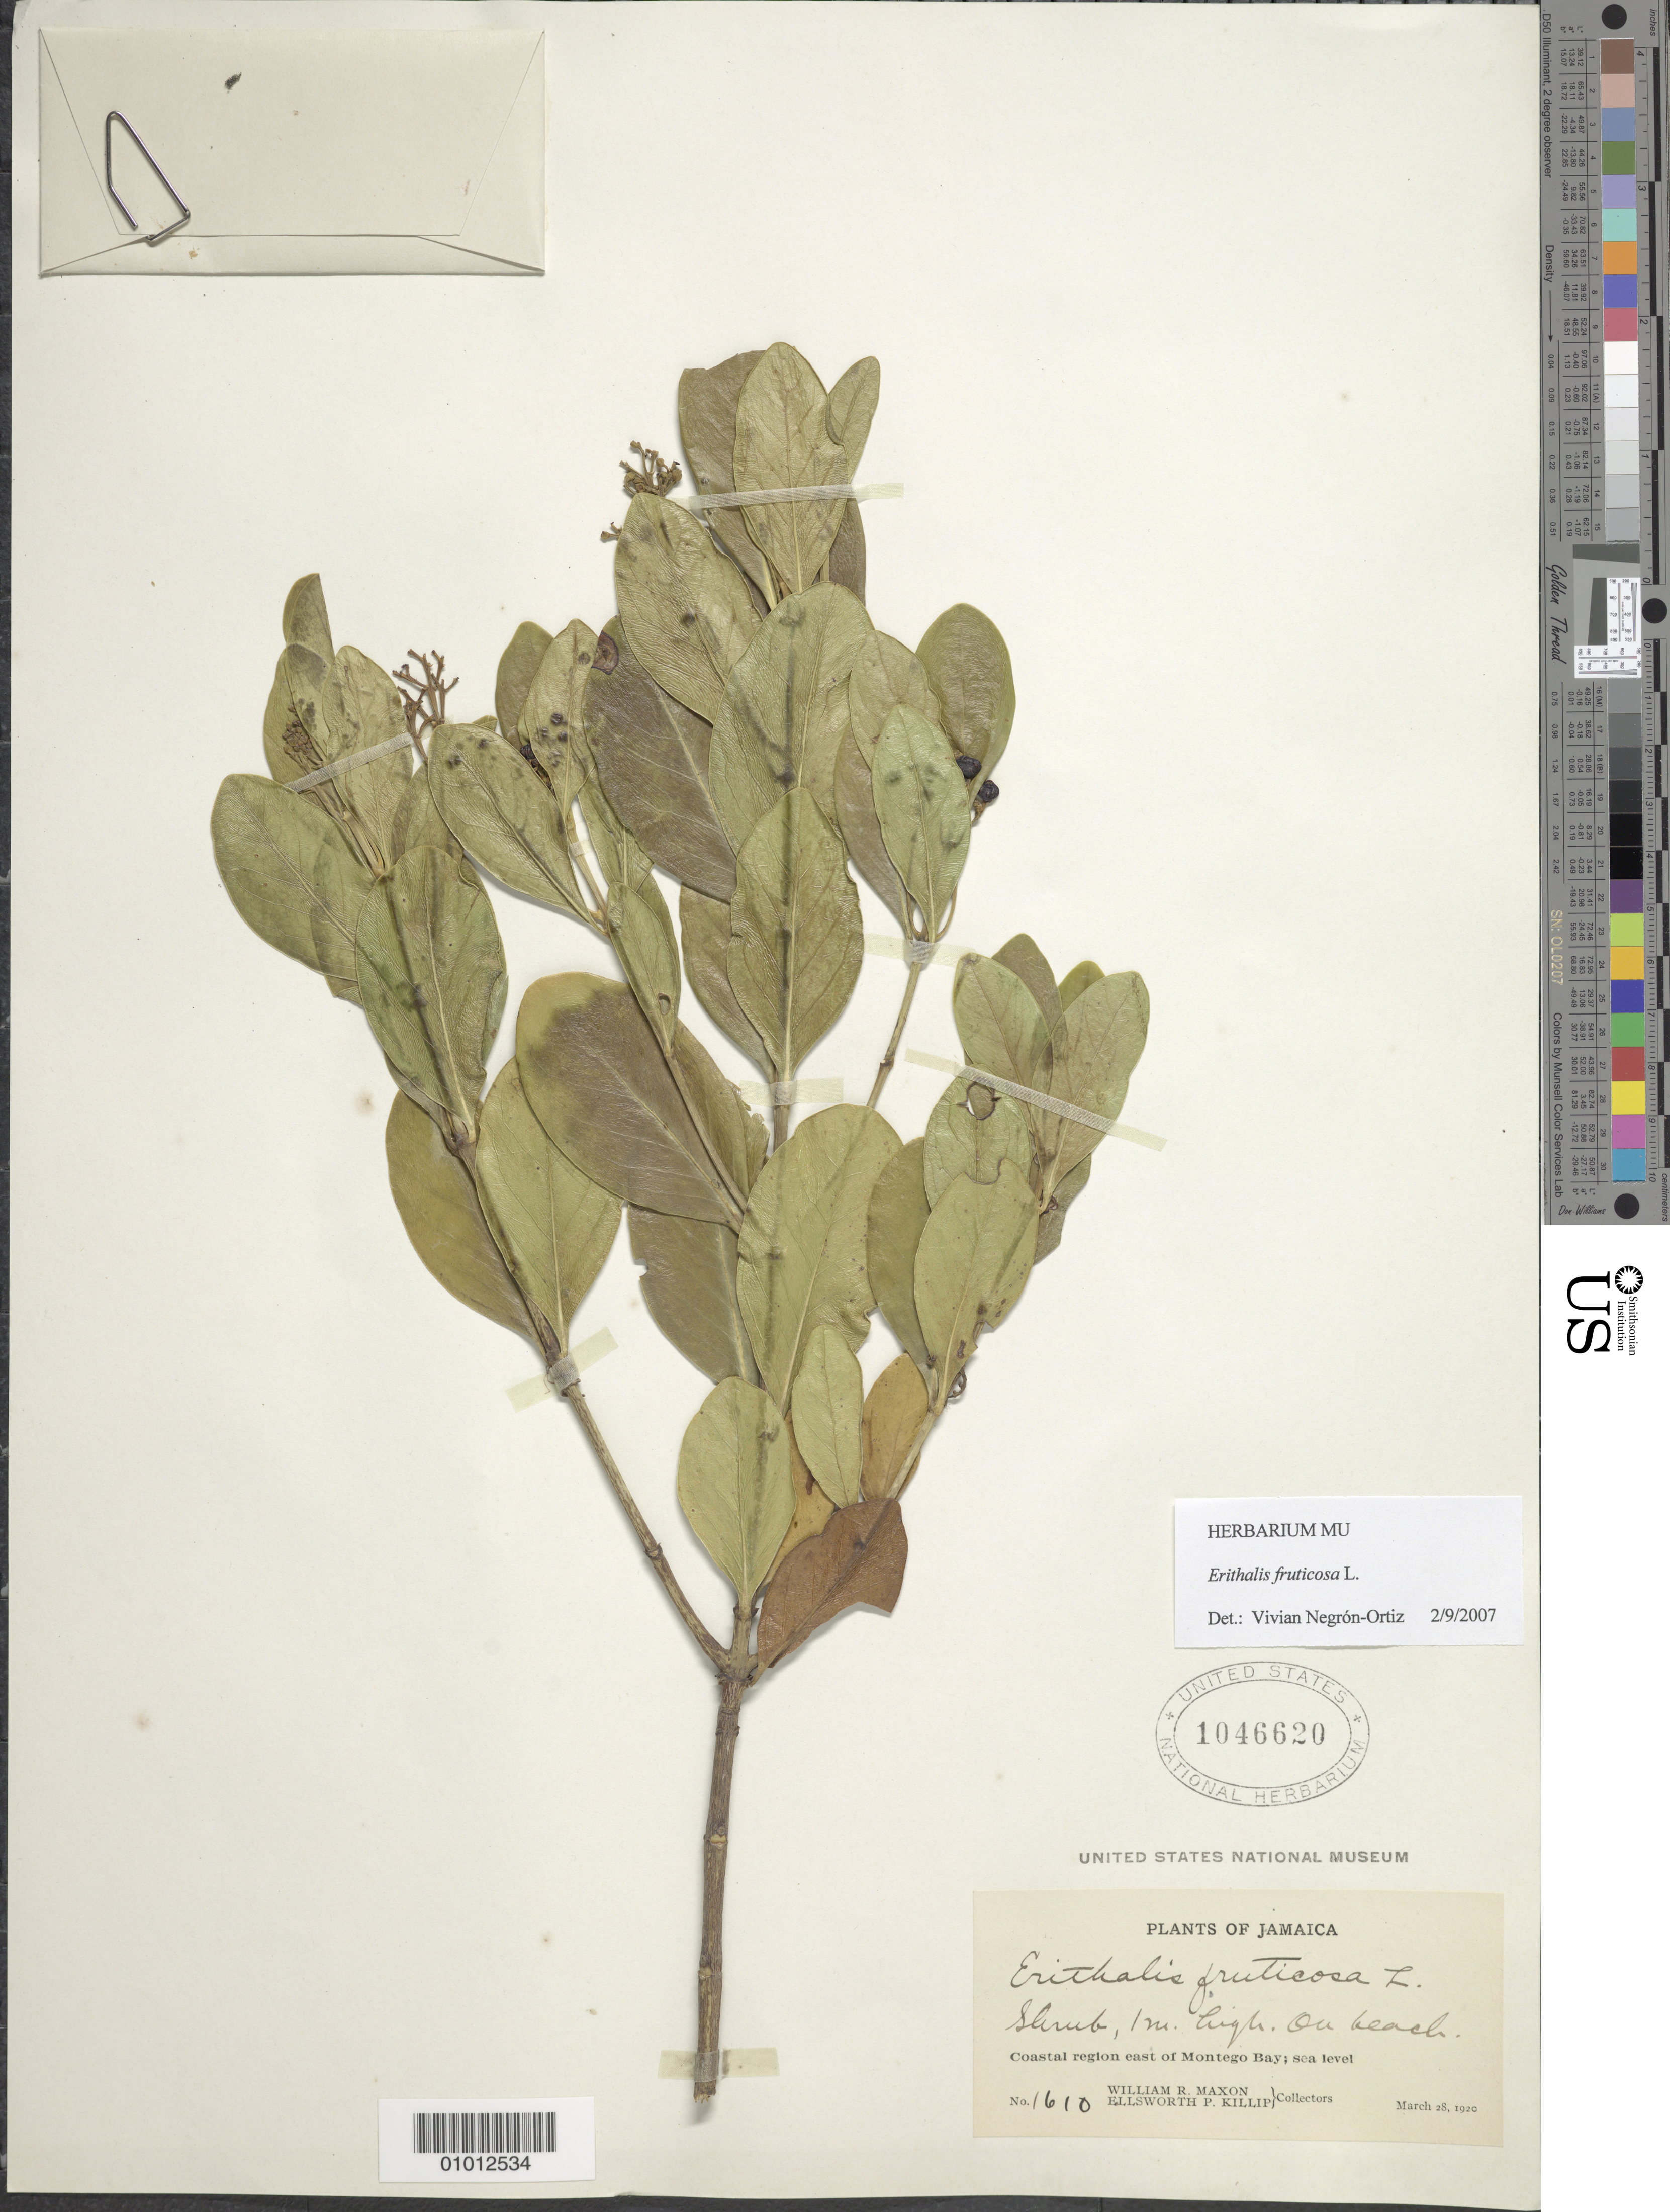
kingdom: Plantae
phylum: Tracheophyta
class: Magnoliopsida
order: Gentianales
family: Rubiaceae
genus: Erithalis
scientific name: Erithalis fruticosa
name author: L.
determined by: Negrón-Ortiz, V.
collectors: W. R. Maxon & E. P. Killip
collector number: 1610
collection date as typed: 28 Mar 1920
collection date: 1920-03-28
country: Jamaica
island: Jamaica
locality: Coastal region east of Montego Bay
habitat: On beach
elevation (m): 0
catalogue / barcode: US 1046620